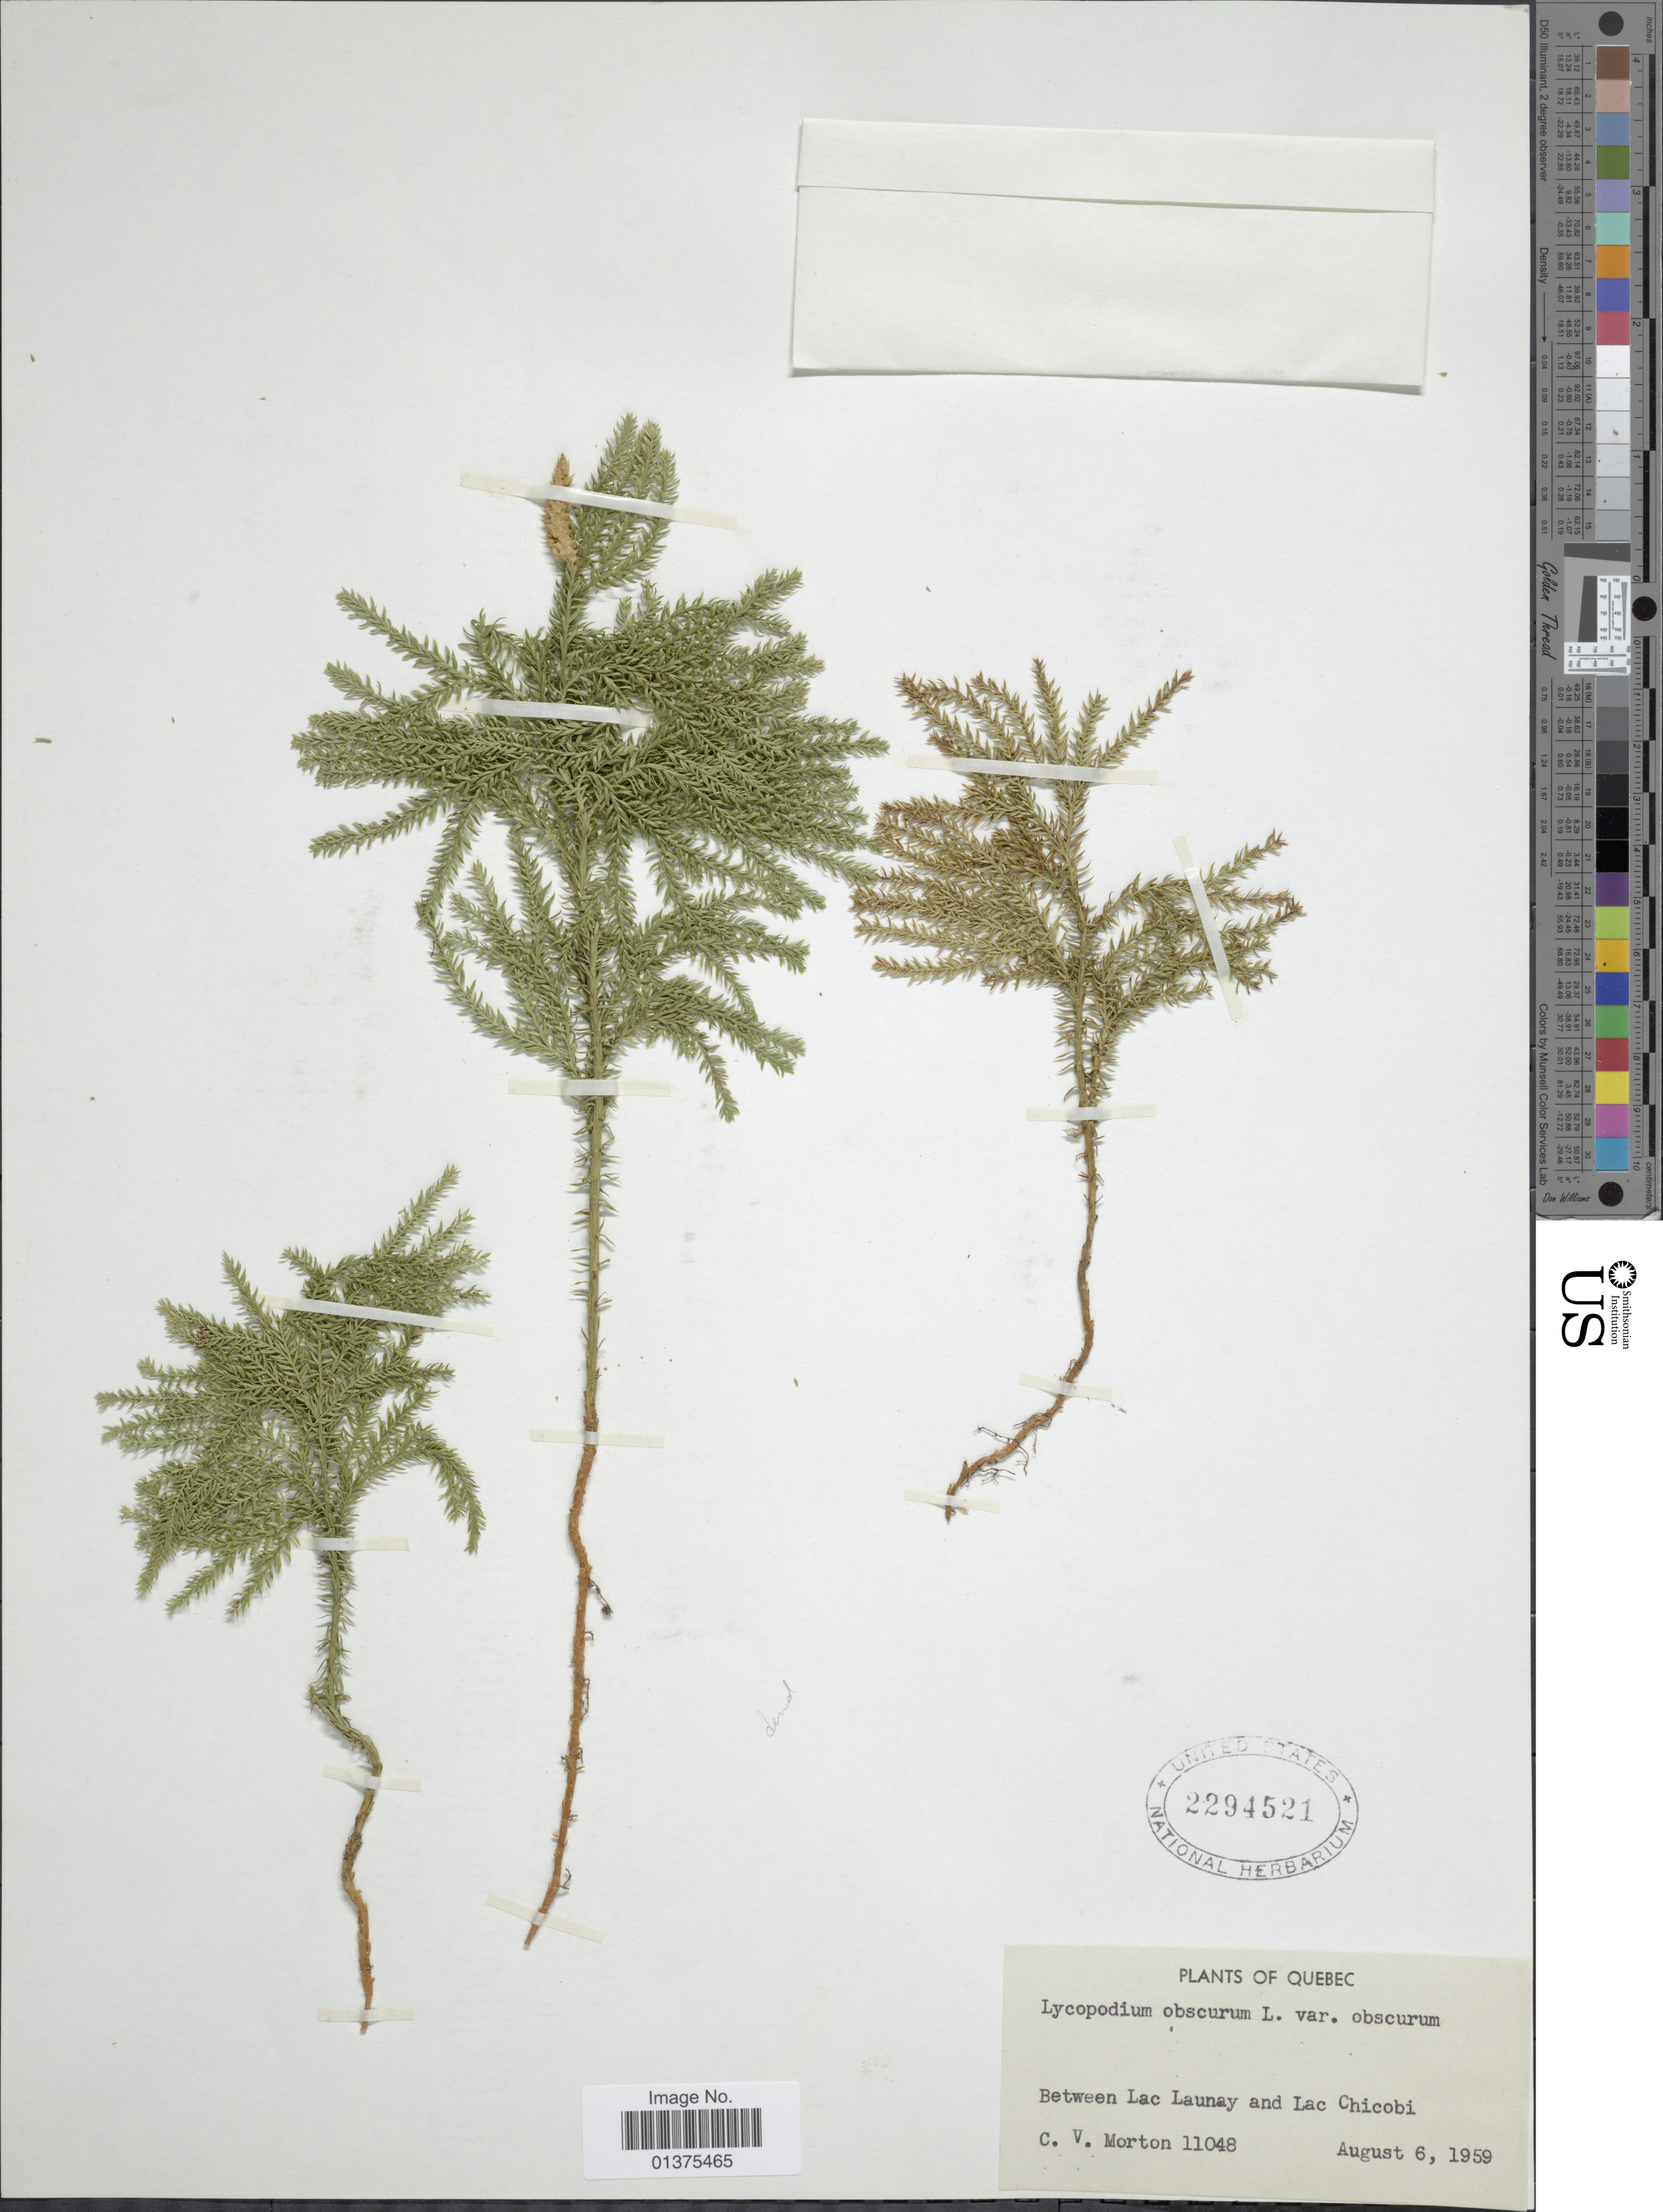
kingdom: Plantae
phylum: Tracheophyta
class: Lycopodiopsida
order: Lycopodiales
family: Lycopodiaceae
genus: Dendrolycopodium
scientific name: Dendrolycopodium obscurum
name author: (L.) A. Haines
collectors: C. V. Morton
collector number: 11048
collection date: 1959-08-06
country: Canada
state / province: Quebec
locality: Between Lac Launay and Lac Chicobi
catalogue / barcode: US 2294521